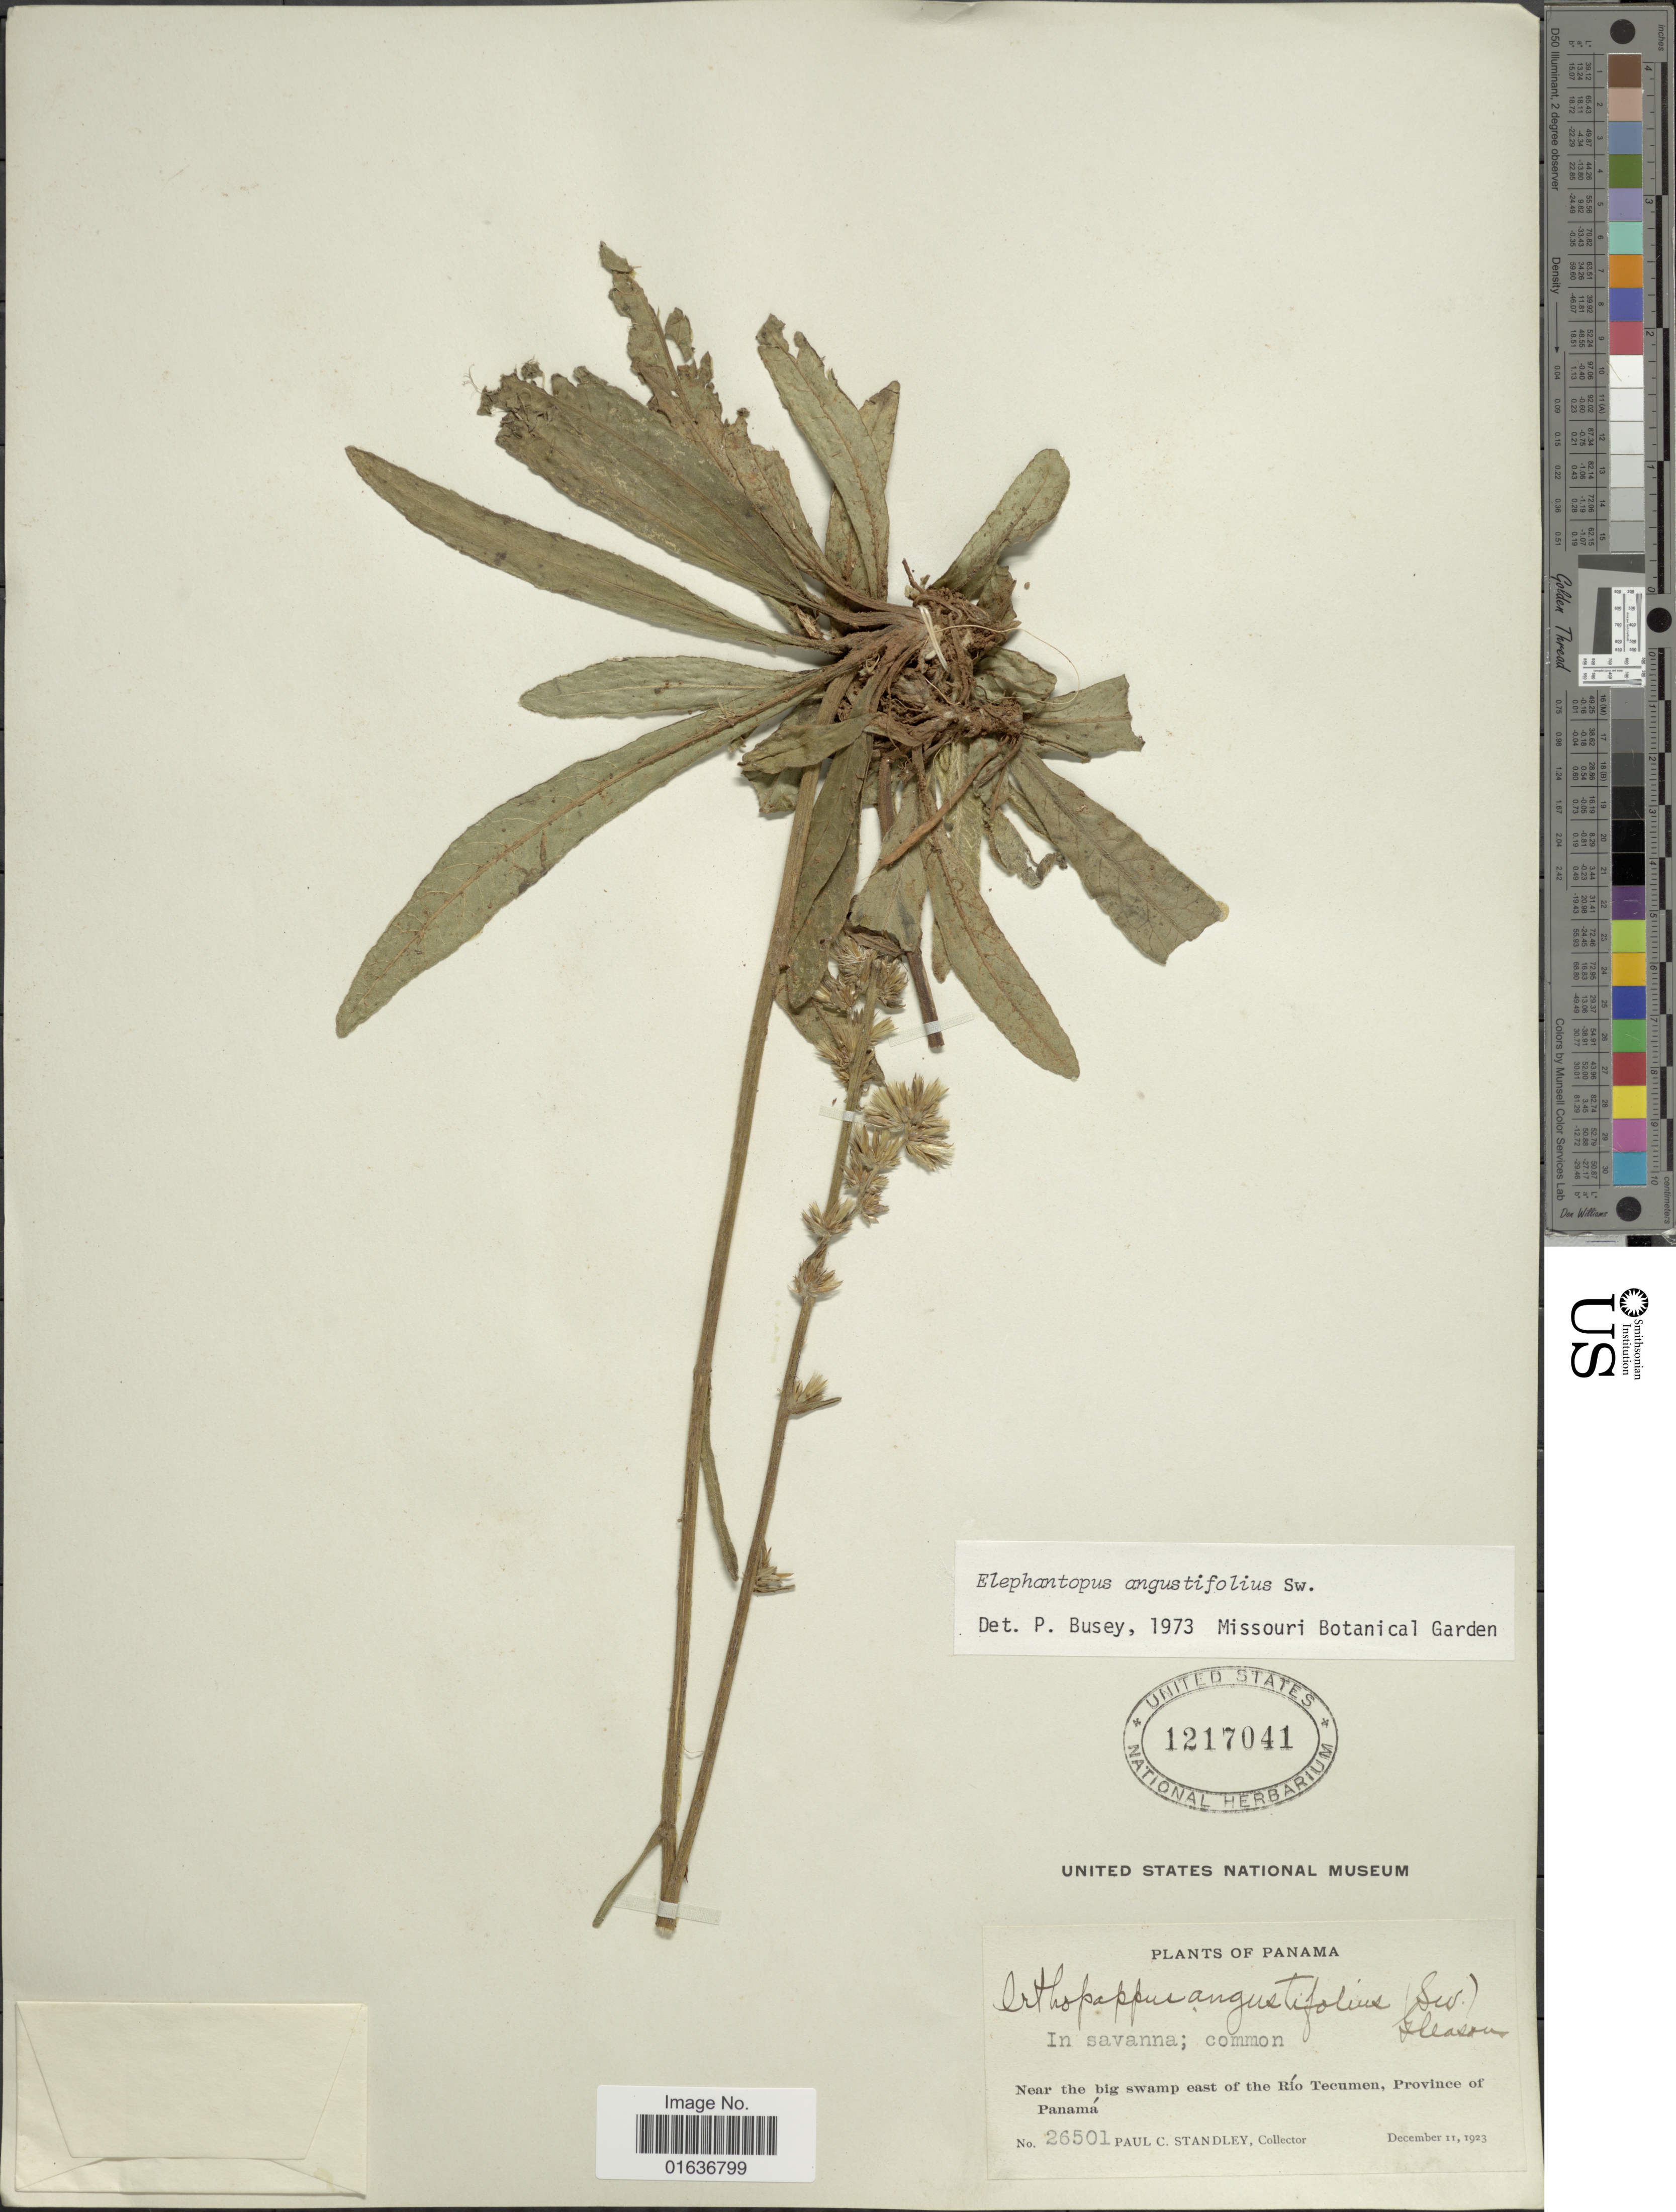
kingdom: Plantae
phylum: Tracheophyta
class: Magnoliopsida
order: Asterales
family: Asteraceae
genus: Elephantopus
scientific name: Elephantopus angustifolius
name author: Sw.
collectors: P. C. Standley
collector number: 26501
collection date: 1923-12-11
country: Panama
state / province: Panamá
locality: Near the big swamp east of the Rio Tecumen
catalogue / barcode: US 1217041